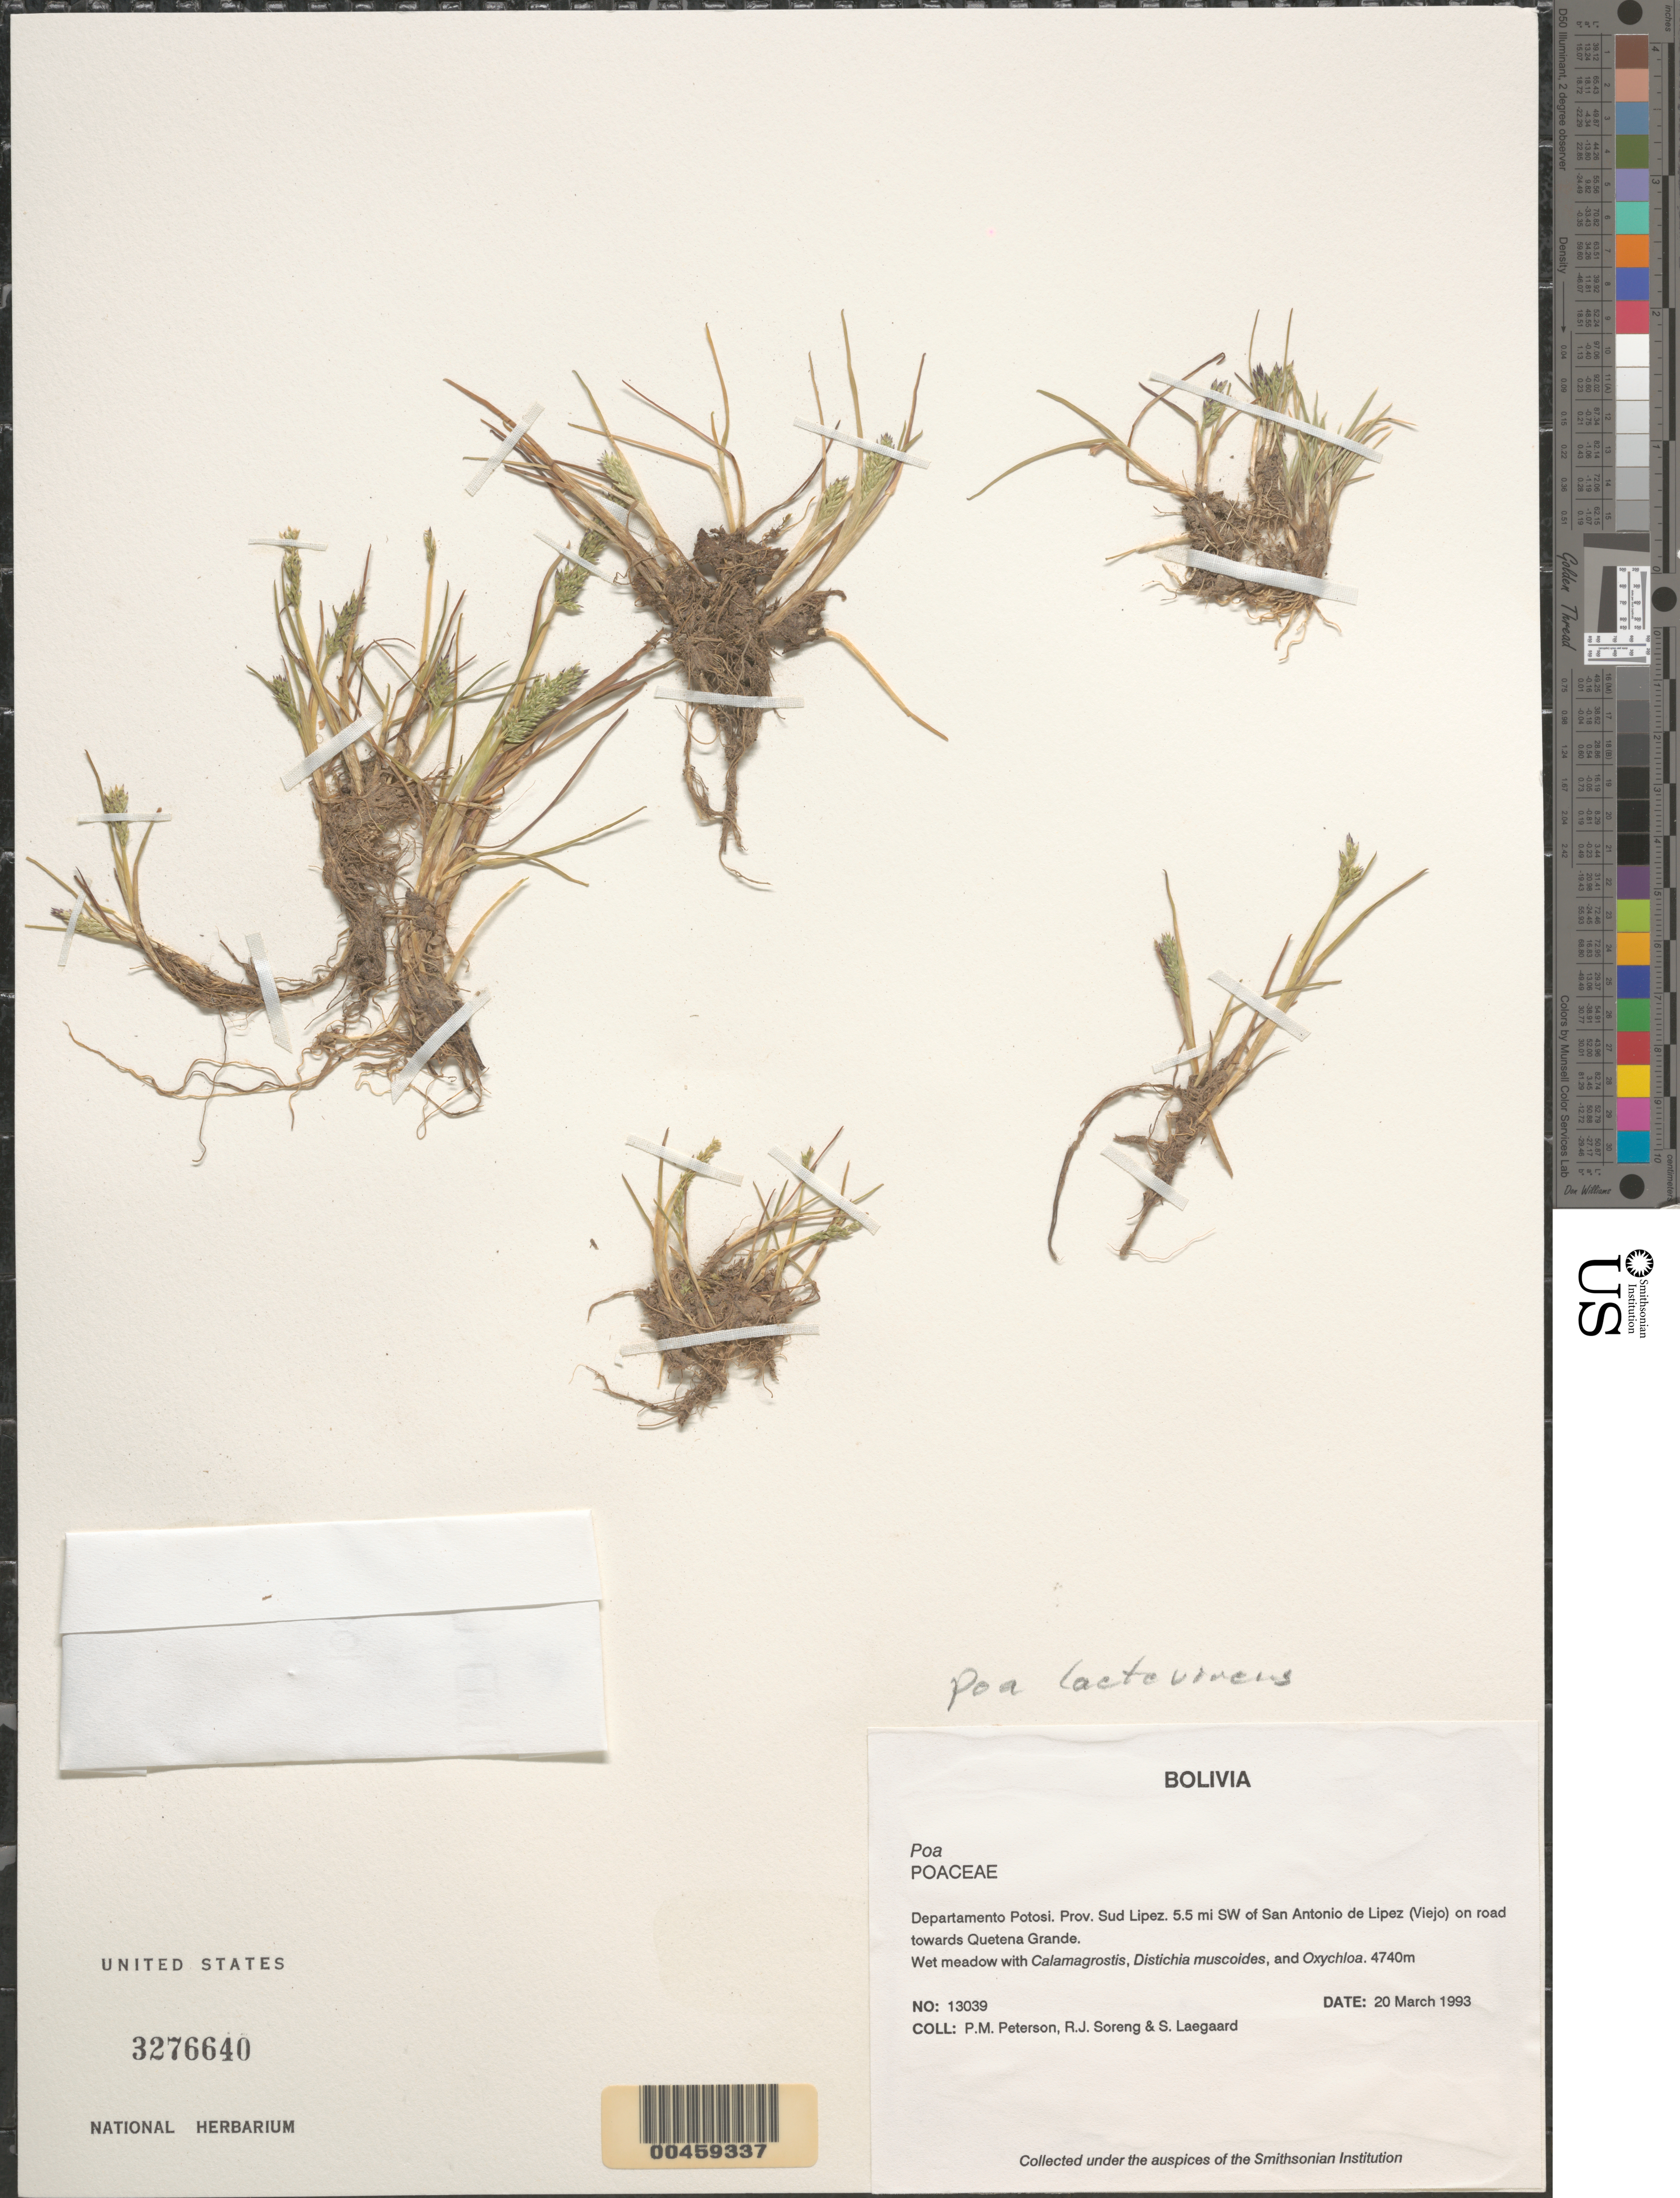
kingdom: Plantae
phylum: Tracheophyta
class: Liliopsida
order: Poales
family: Poaceae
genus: Poa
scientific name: Poa laetevirens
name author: R.E. Fr.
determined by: Soreng, Robert J., Research Associate (BOT), Smithsonian Institution - National Museum of Natural History (UNITED STATES)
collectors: P. M. Peterson, R. J. Soreng & S. Lægaard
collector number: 13039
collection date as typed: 20 Mar 1993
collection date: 1993-03-20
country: Bolivia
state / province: Potosí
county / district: Sud Lípez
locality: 5.5 mi SW of San Antonia de Lipez (Viejo) on road towards Quentena Grande.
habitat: Wet meadow with Calamagrostis, Distichia muscoides, and Oxychloa.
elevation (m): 4740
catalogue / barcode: US 3276640